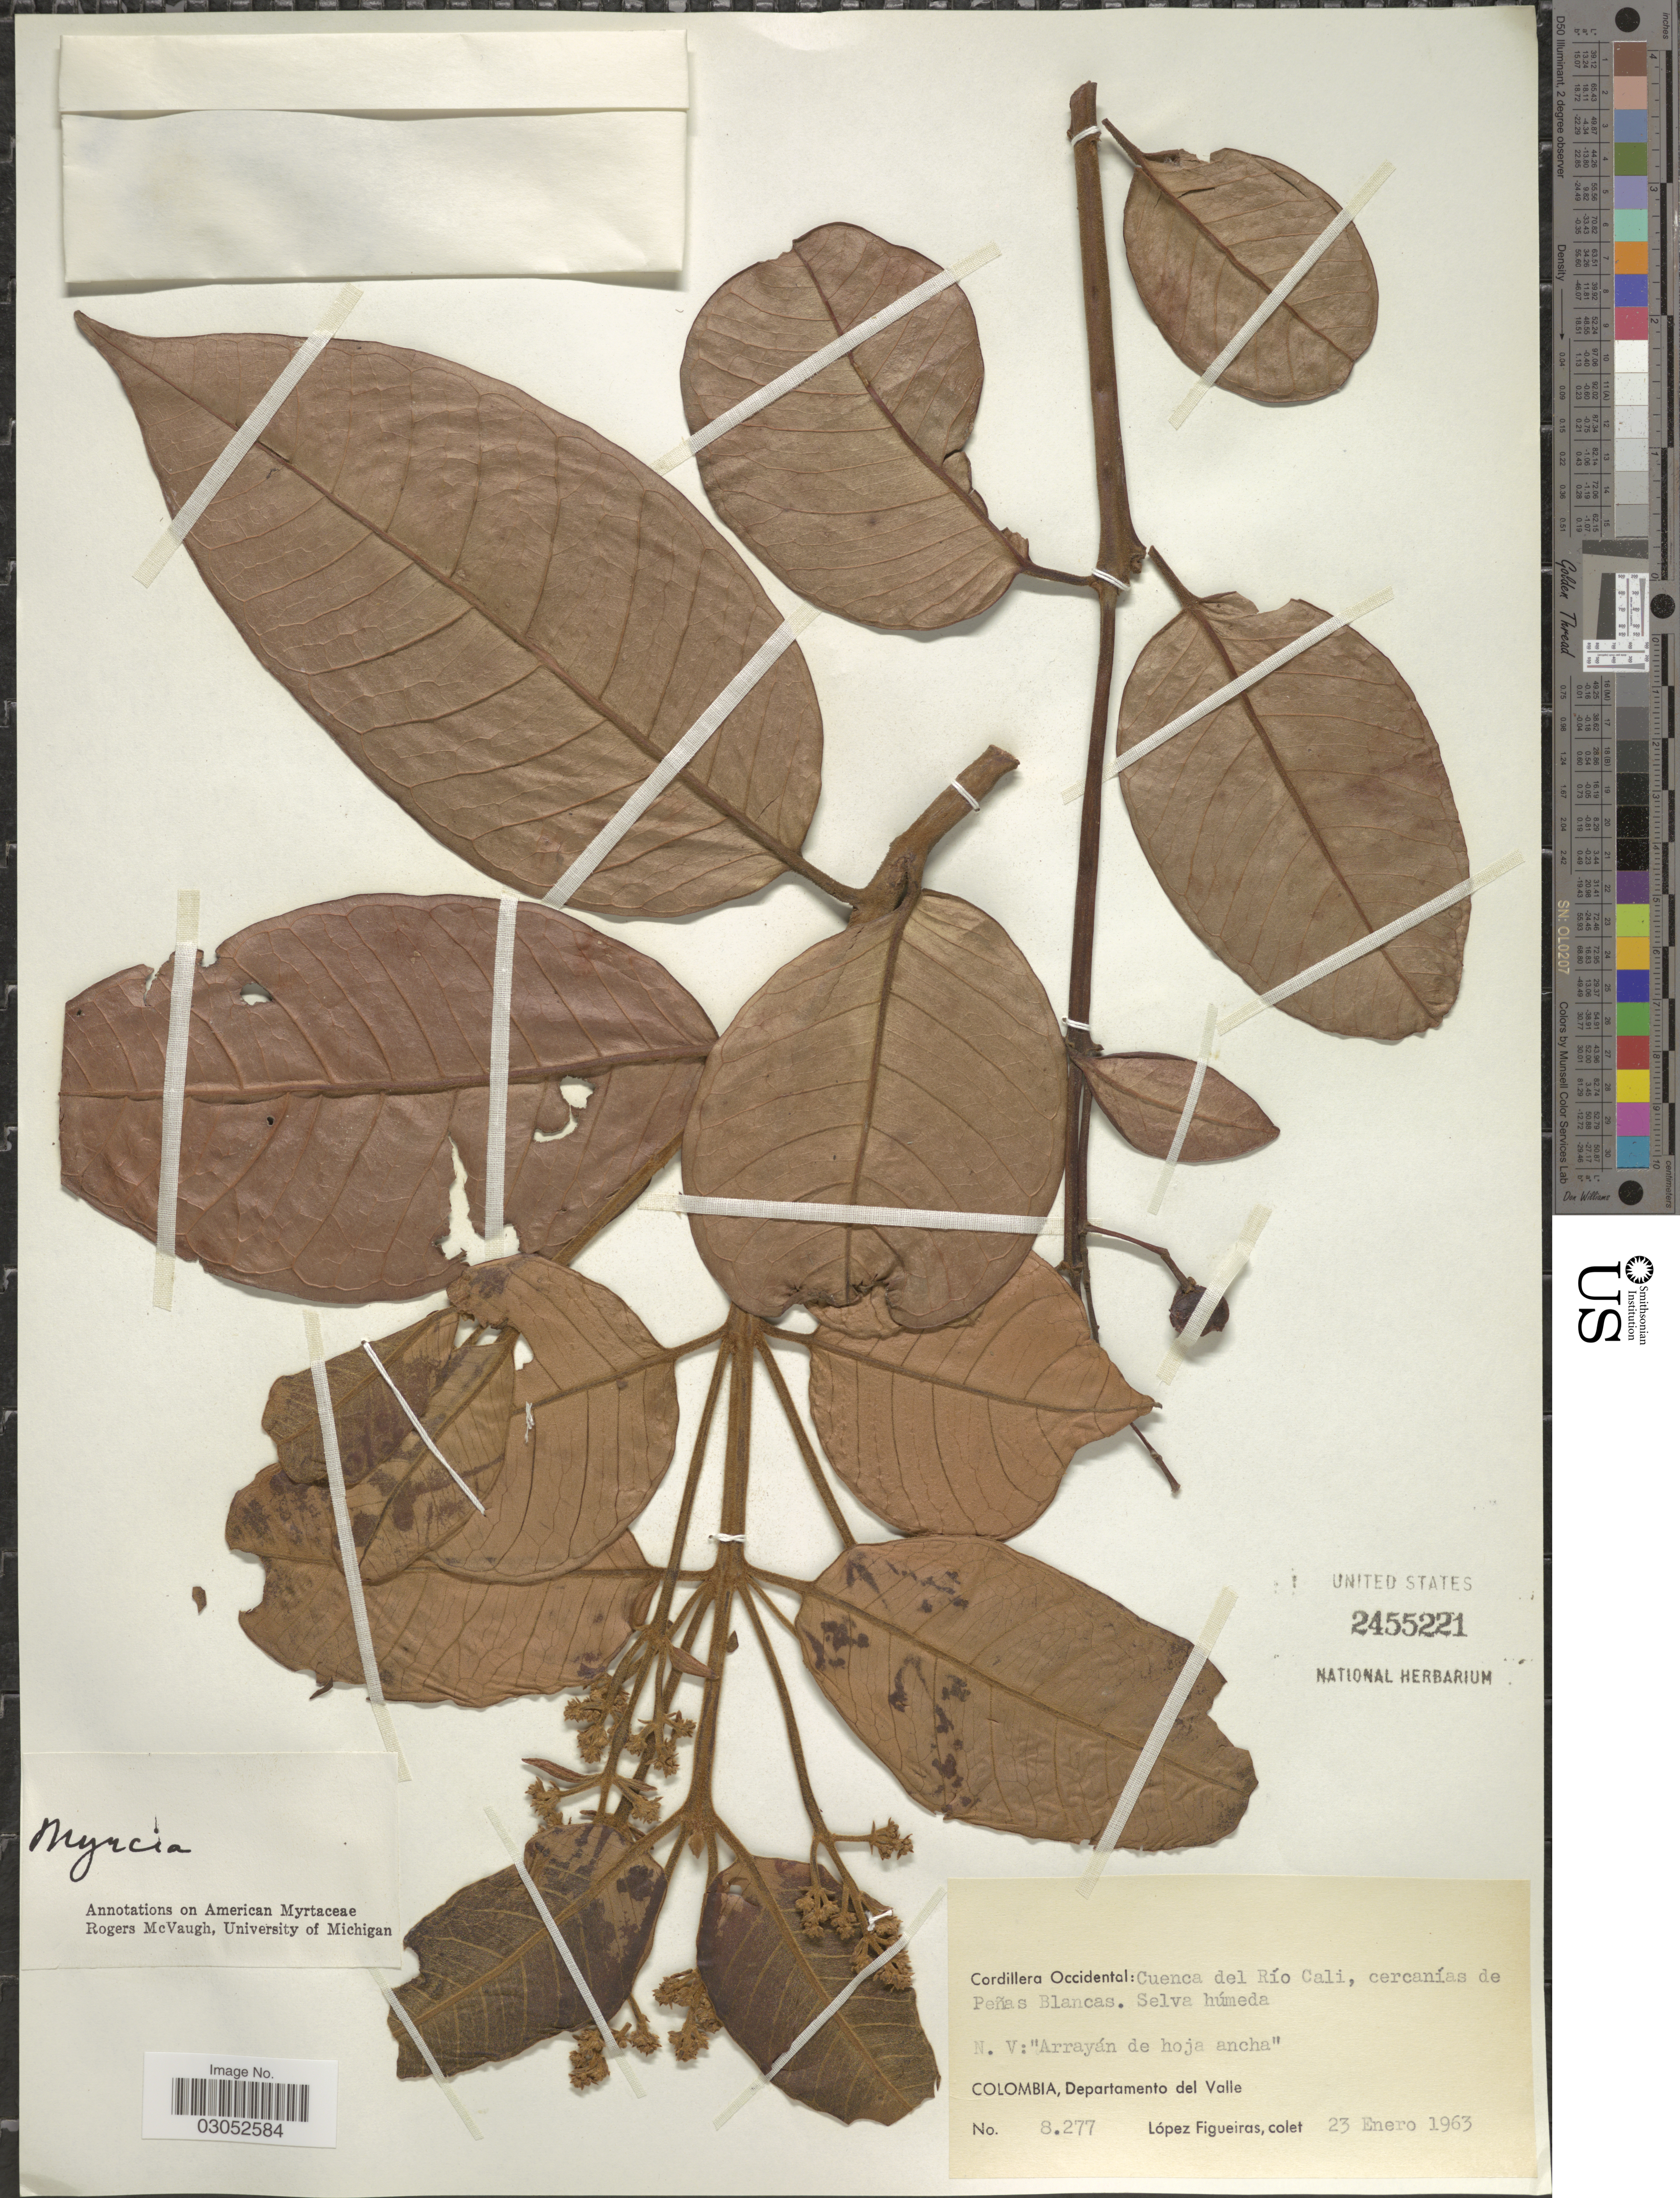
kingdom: Plantae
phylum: Tracheophyta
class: Magnoliopsida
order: Myrtales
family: Myrtaceae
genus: Myrcia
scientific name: Myrcia sp.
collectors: M. López Figueiras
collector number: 8277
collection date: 1963-01-23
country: Colombia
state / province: Valle del Cauca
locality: Cordillera Occidental: Cuenca del Río Cali, cercanías de Peñas Blancas. Departamento del Valle.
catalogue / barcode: US 2455221